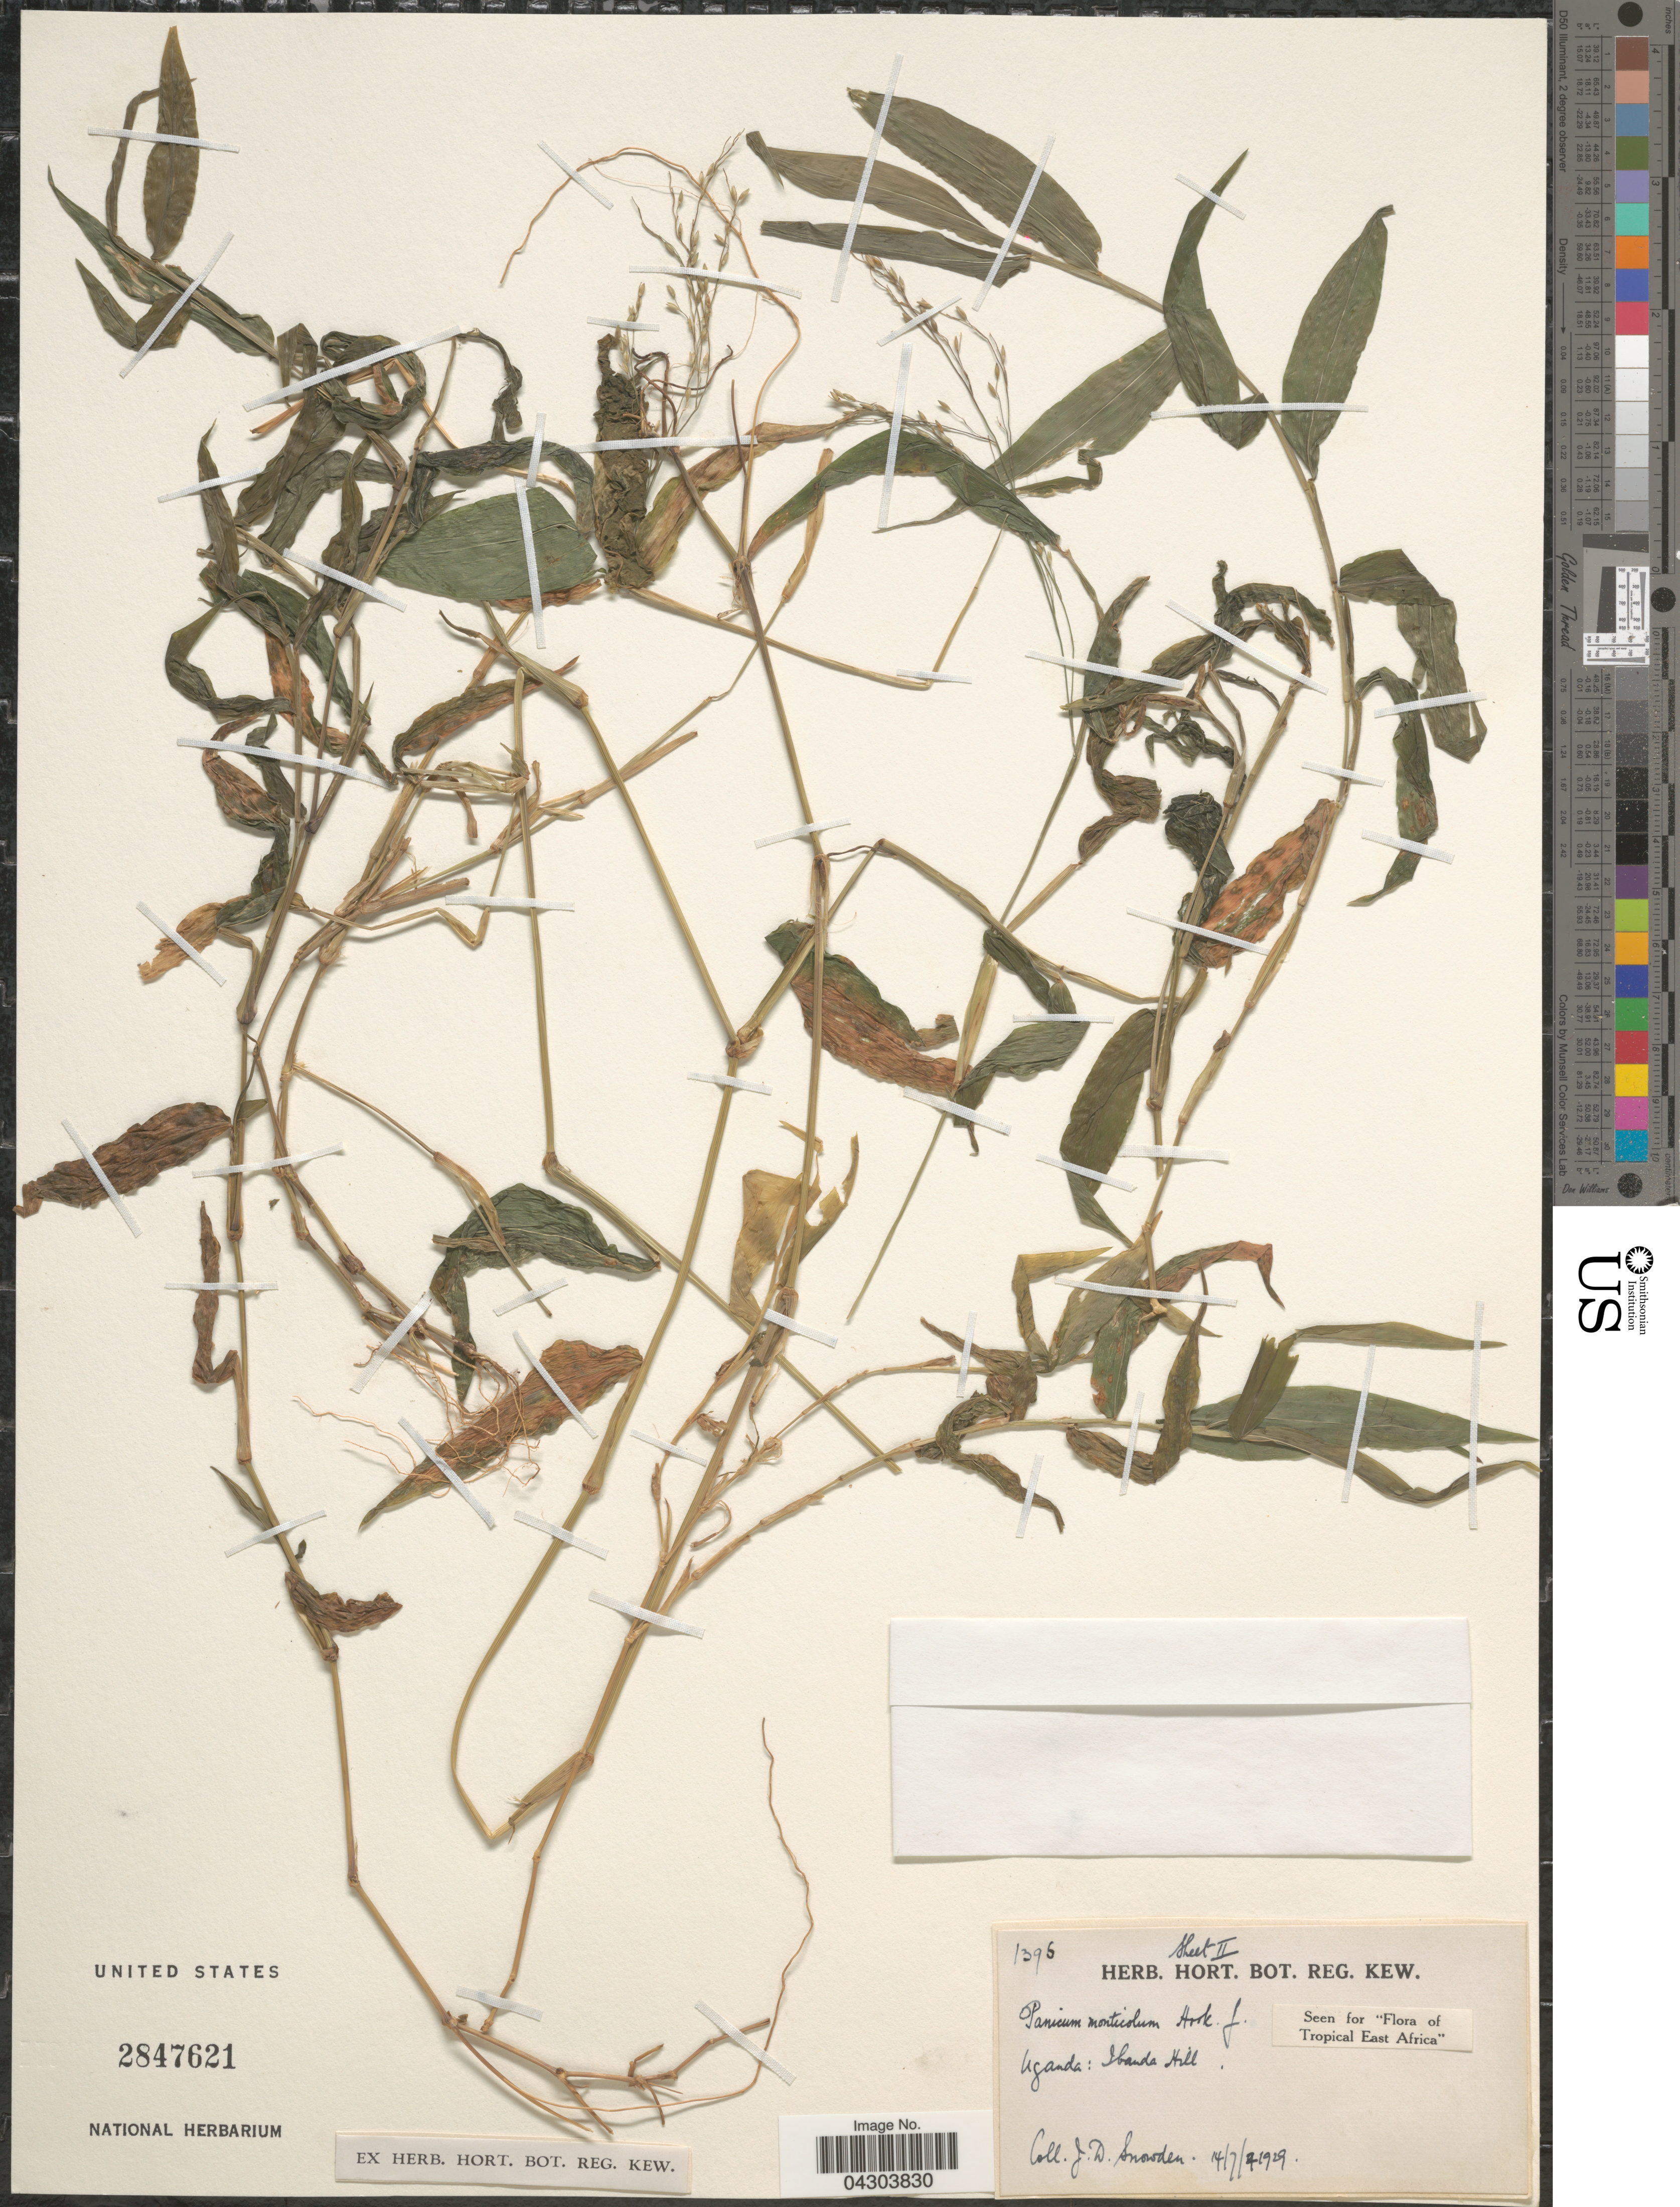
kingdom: Plantae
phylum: Tracheophyta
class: Liliopsida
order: Poales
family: Poaceae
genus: Panicum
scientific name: Panicum monticola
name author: Hillebr.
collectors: J. Snowden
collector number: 1395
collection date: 1929-07-14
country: Uganda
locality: Ibanda Hill.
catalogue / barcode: US 2847621